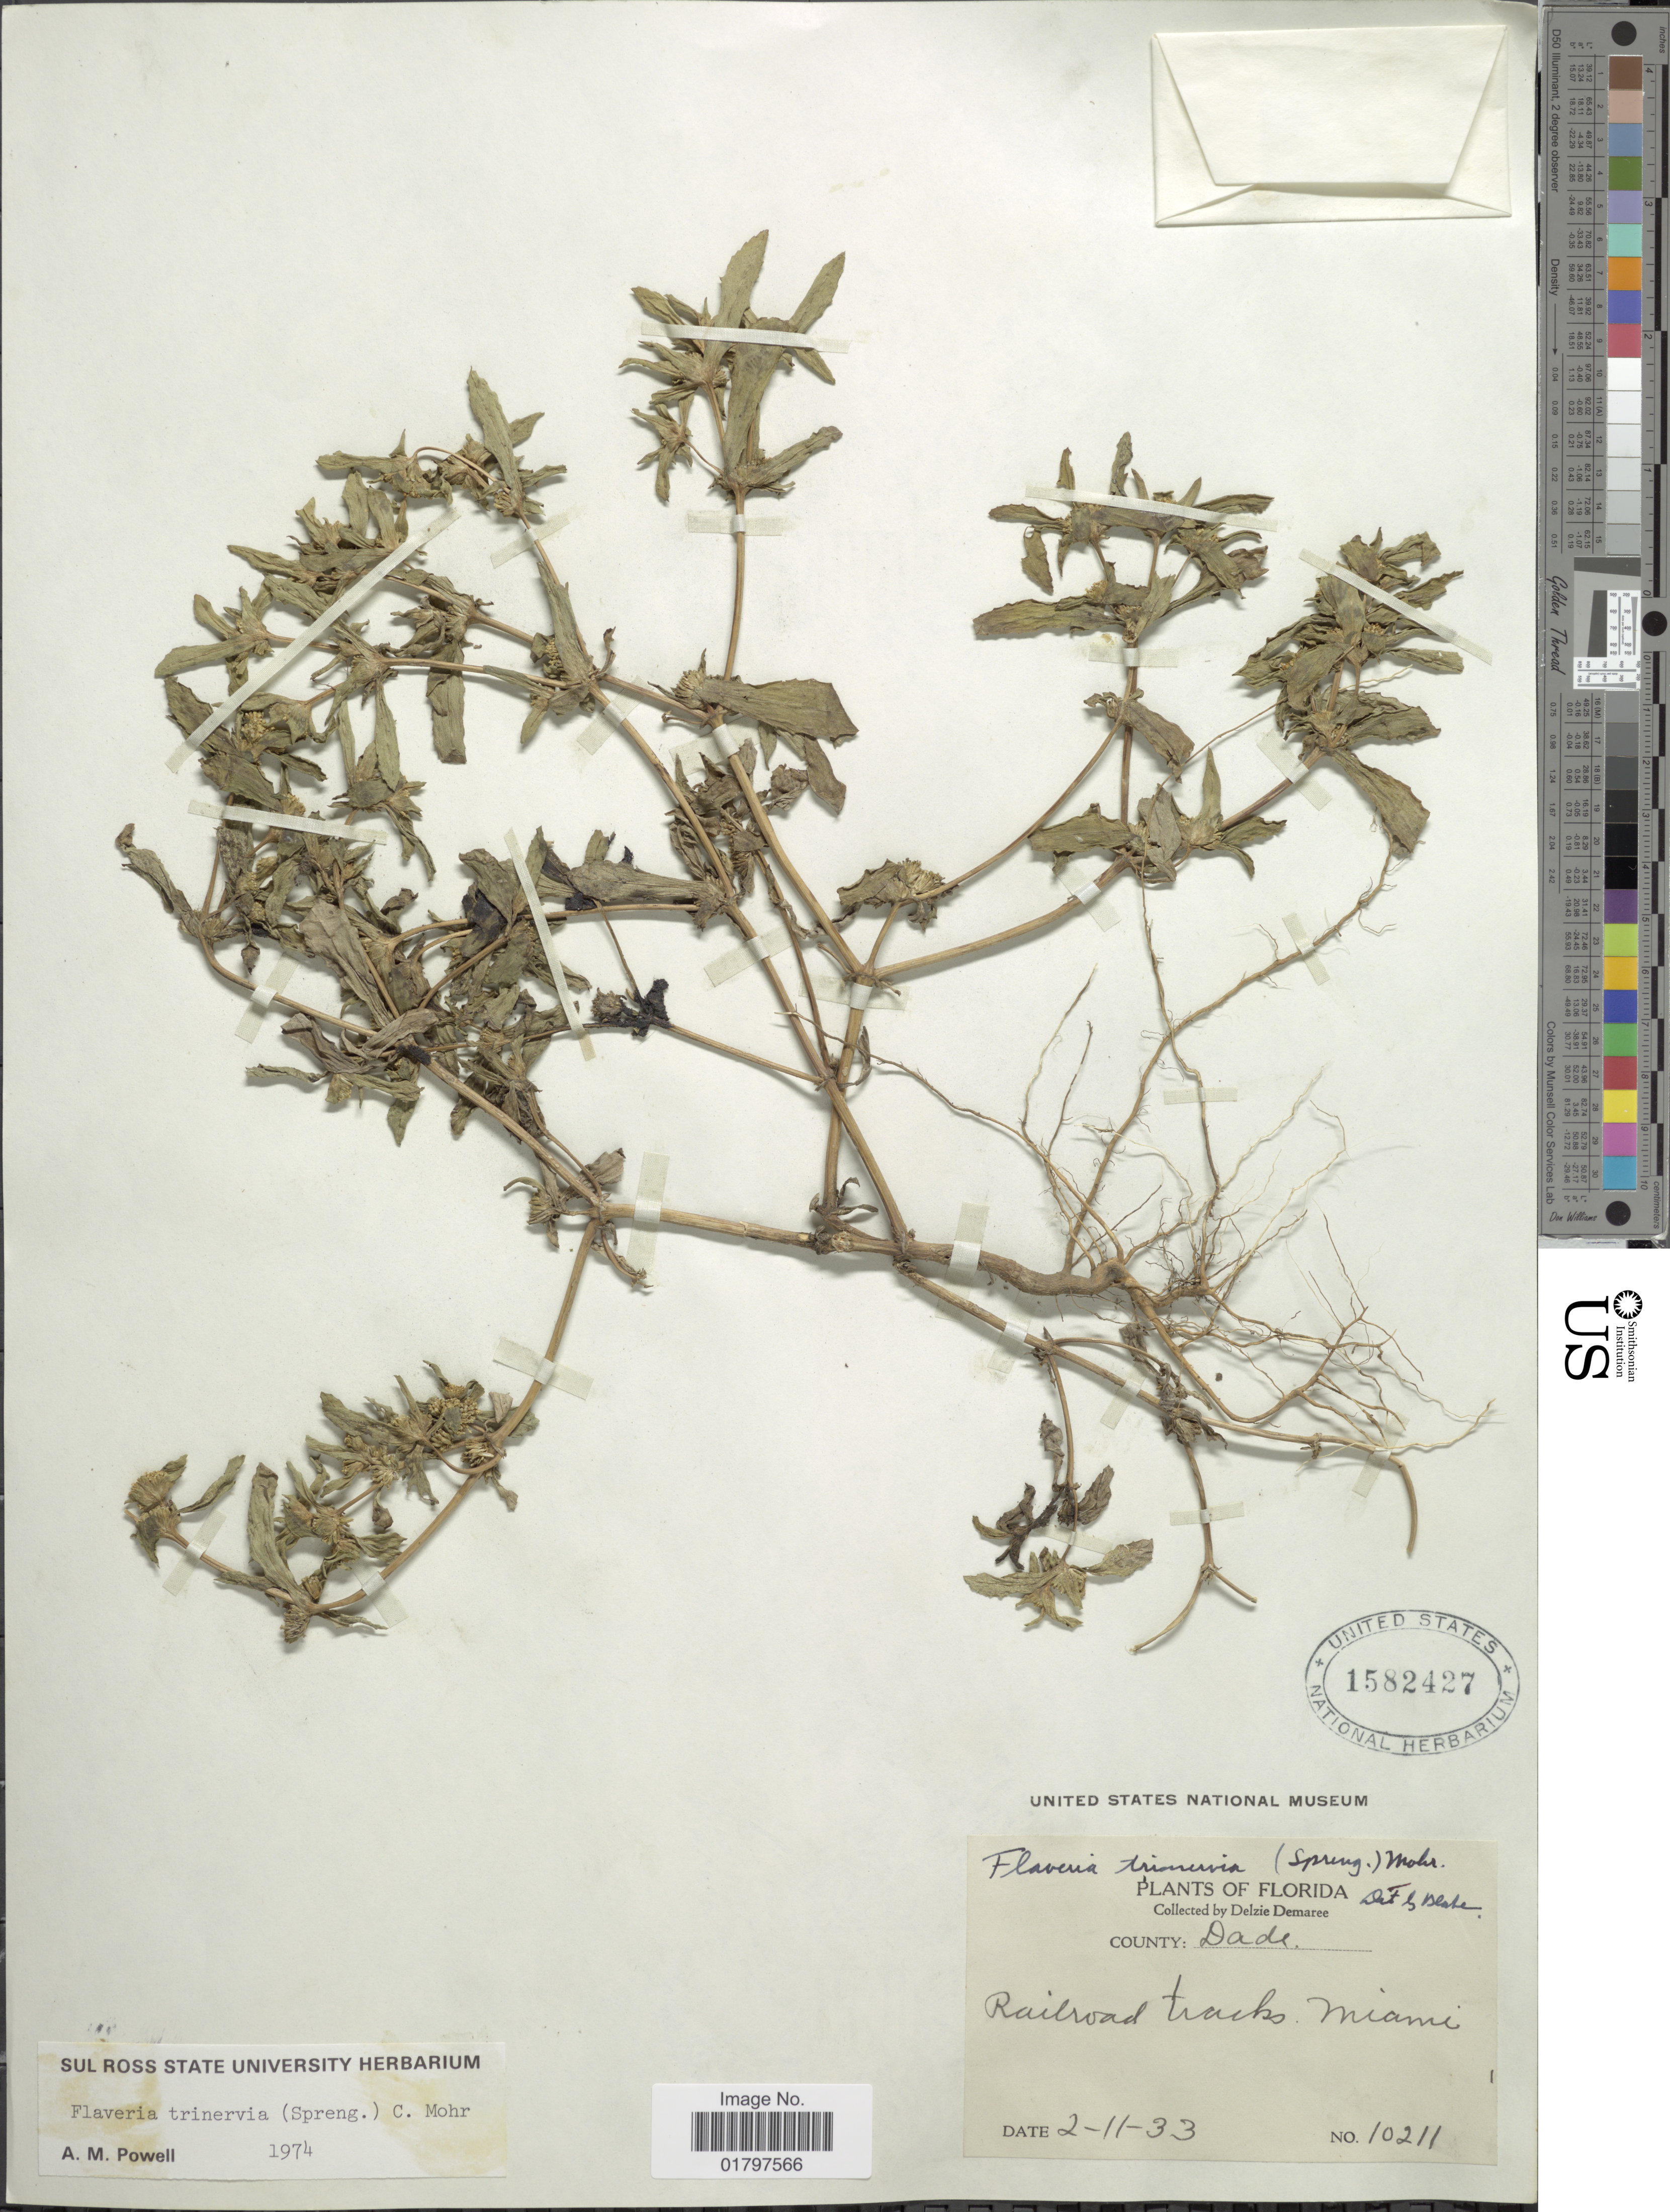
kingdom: Plantae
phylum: Tracheophyta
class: Magnoliopsida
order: Asterales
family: Asteraceae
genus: Flaveria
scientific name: Flaveria trinervia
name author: (Spreng.) C. Mohr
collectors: D. Demaree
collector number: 10211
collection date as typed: Transcribed d/m/y: 11/2/33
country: United States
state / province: Florida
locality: County; Dade. Railroad tracks, Miami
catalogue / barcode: US 1582427